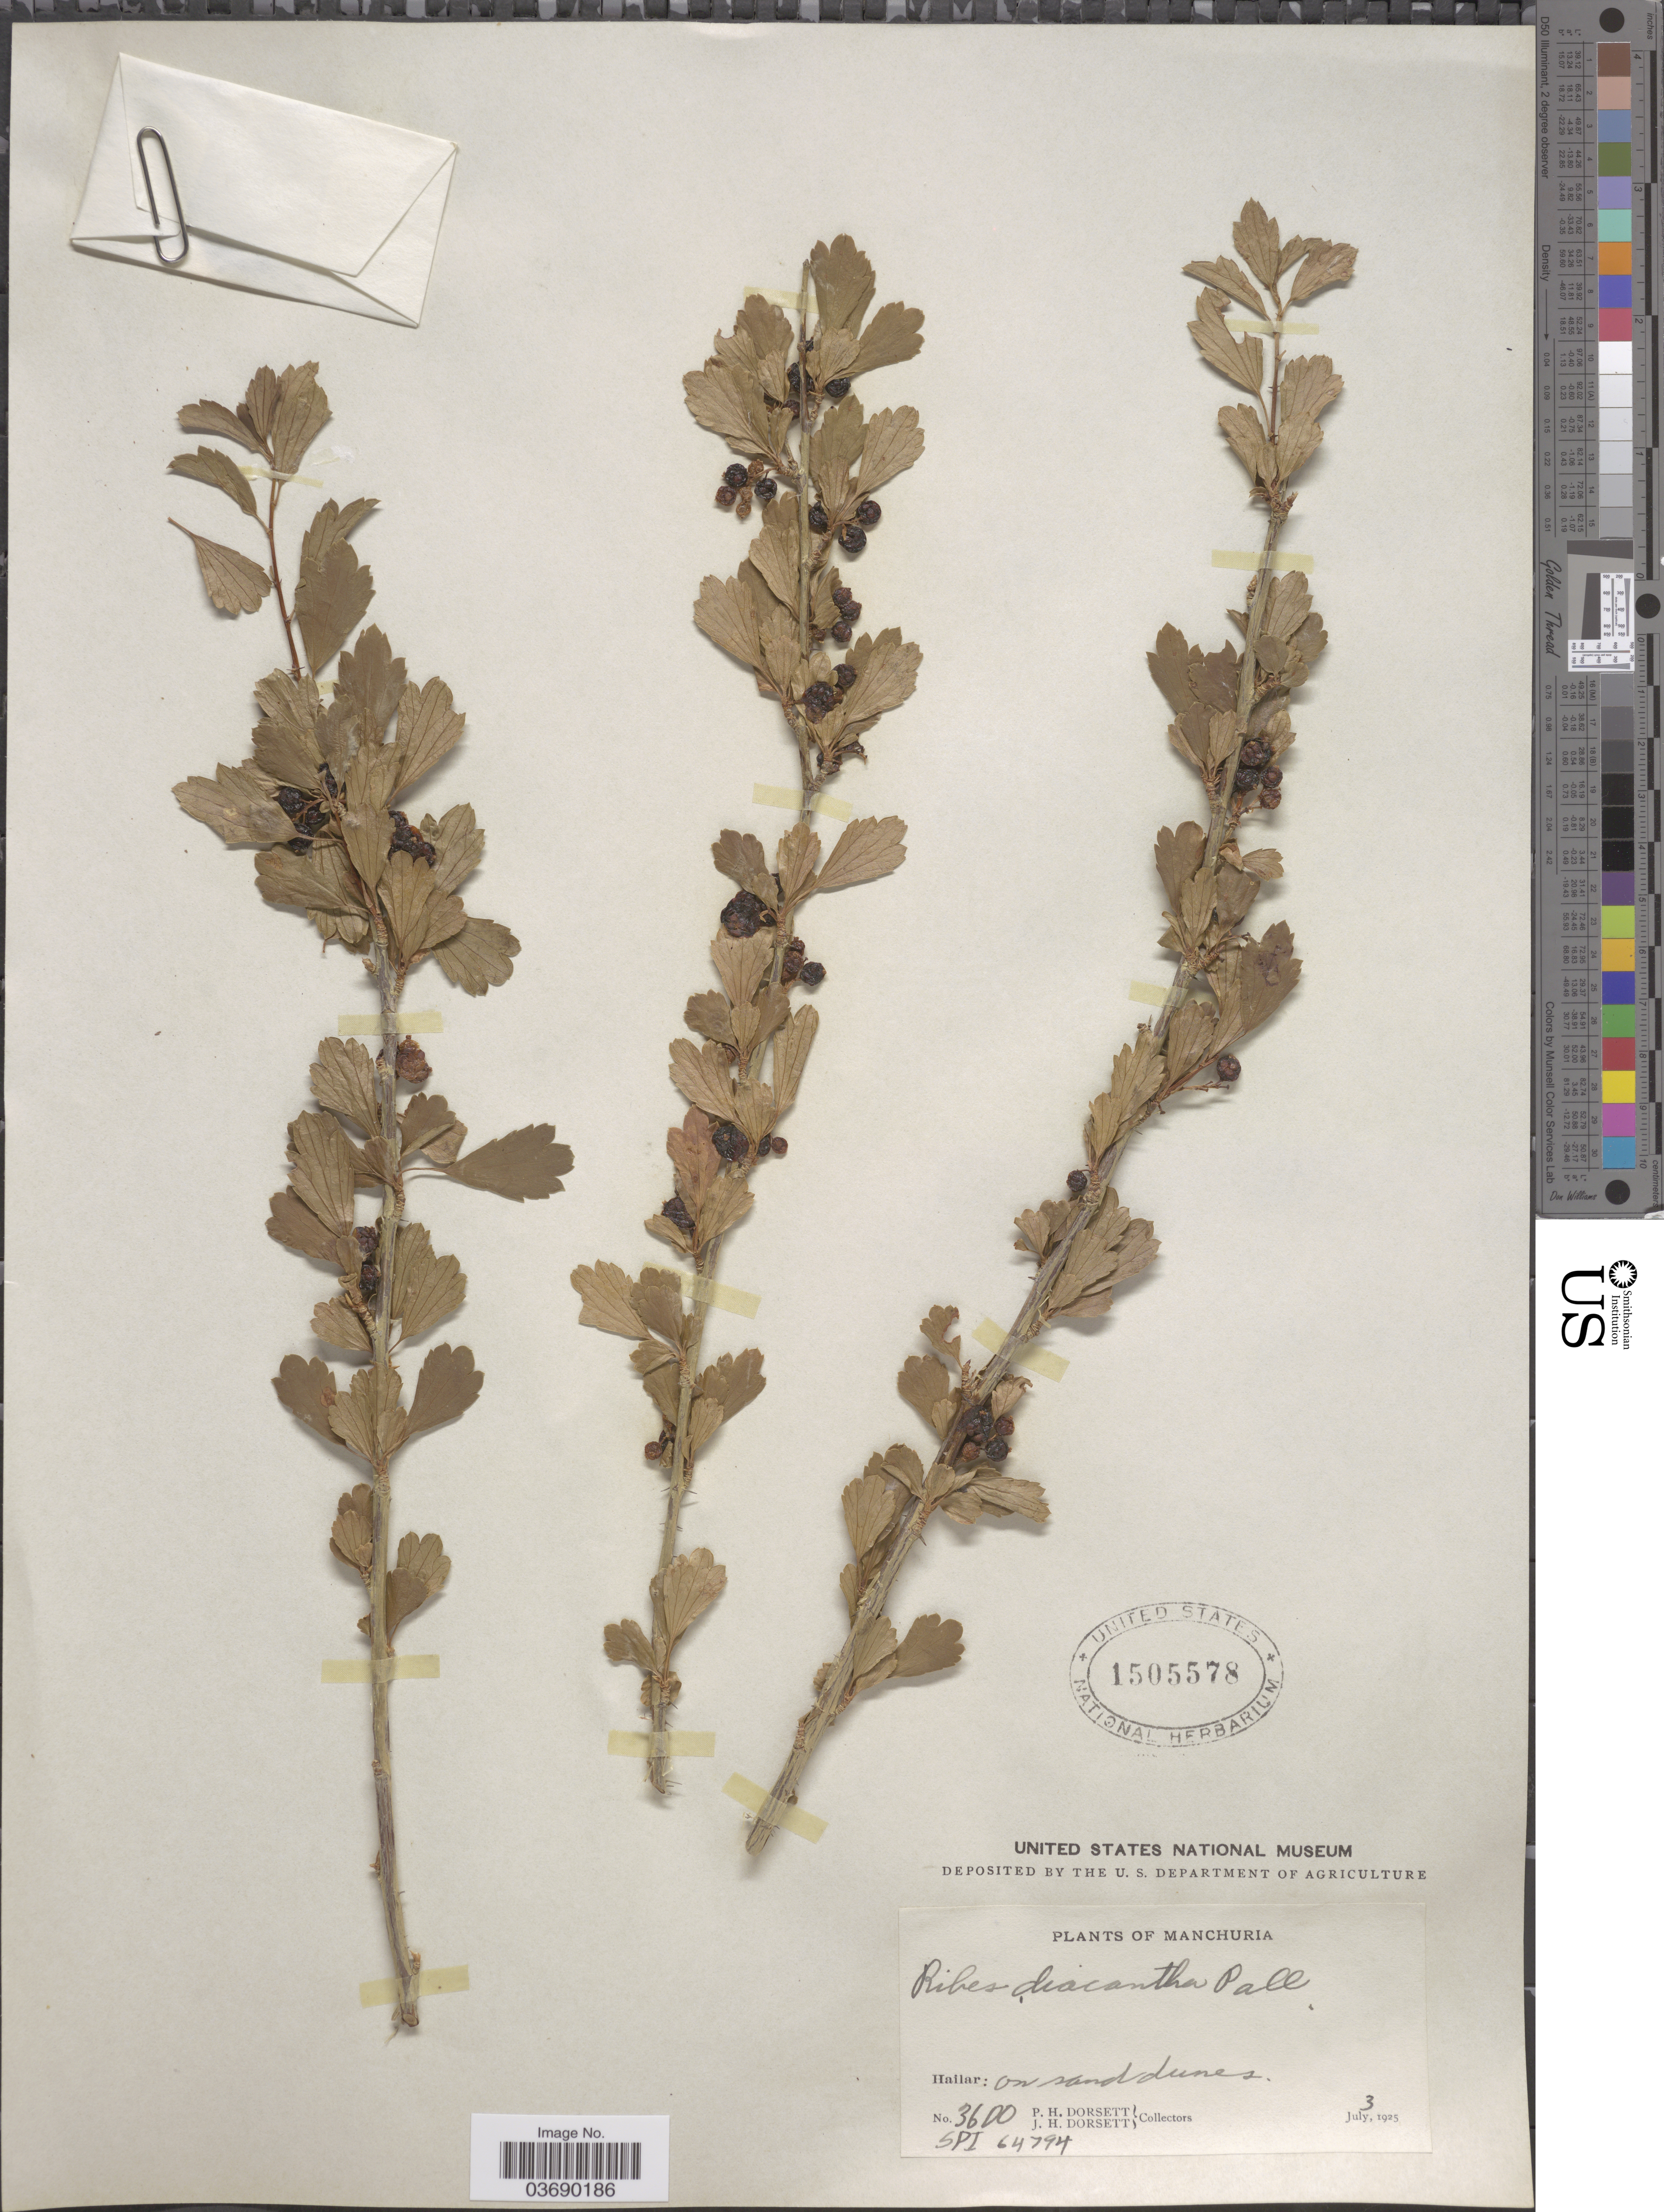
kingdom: Plantae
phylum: Tracheophyta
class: Magnoliopsida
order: Saxifragales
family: Grossulariaceae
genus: Ribes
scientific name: Ribes diacantha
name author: Pall.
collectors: P. H. Dorsett & J. Dorsett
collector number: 3600/ SPI64794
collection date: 1925-07-03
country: China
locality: Manchuria. Hailar.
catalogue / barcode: US 1505578